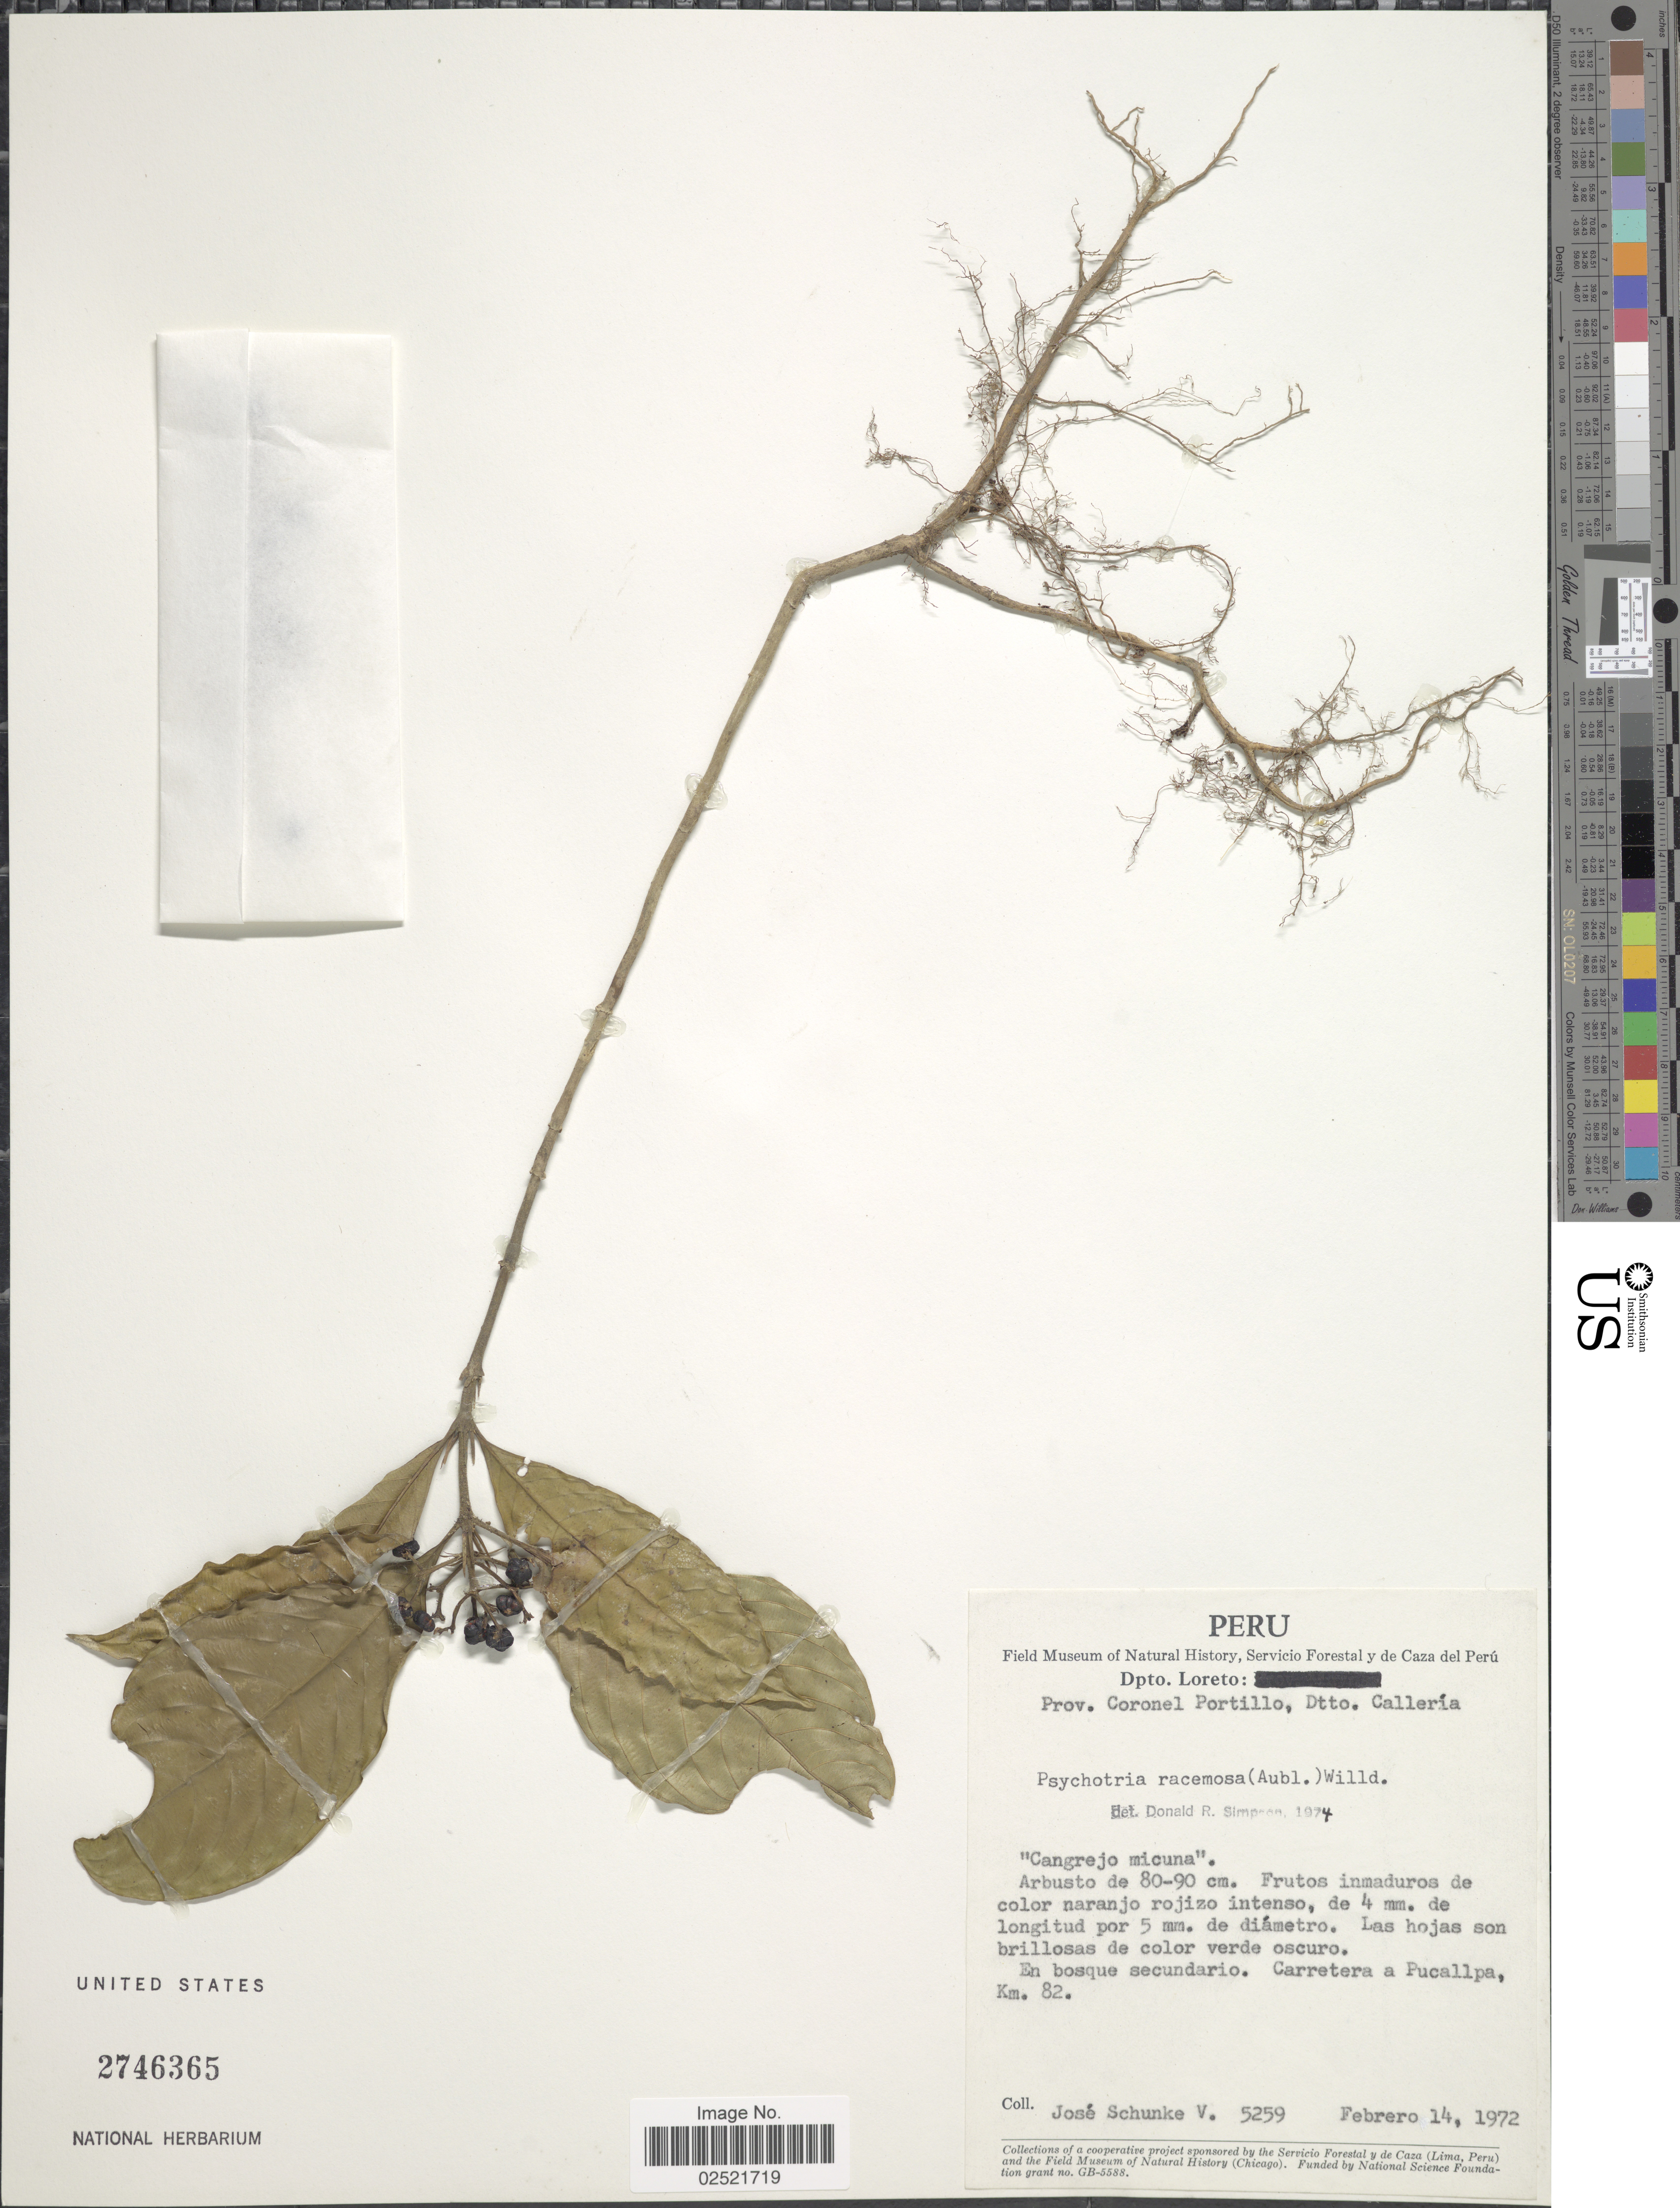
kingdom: Plantae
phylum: Tracheophyta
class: Magnoliopsida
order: Gentianales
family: Rubiaceae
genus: Psychotria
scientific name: Psychotria racemosa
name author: (Aubl.) Raeuschel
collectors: J. Schunke Vigo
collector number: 5259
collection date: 1972-02-14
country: Peru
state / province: Loreto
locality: Prov. Coronel Portillo, Dtto. Calleria, Carretera a Pucallpa km 82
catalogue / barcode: US 2746365